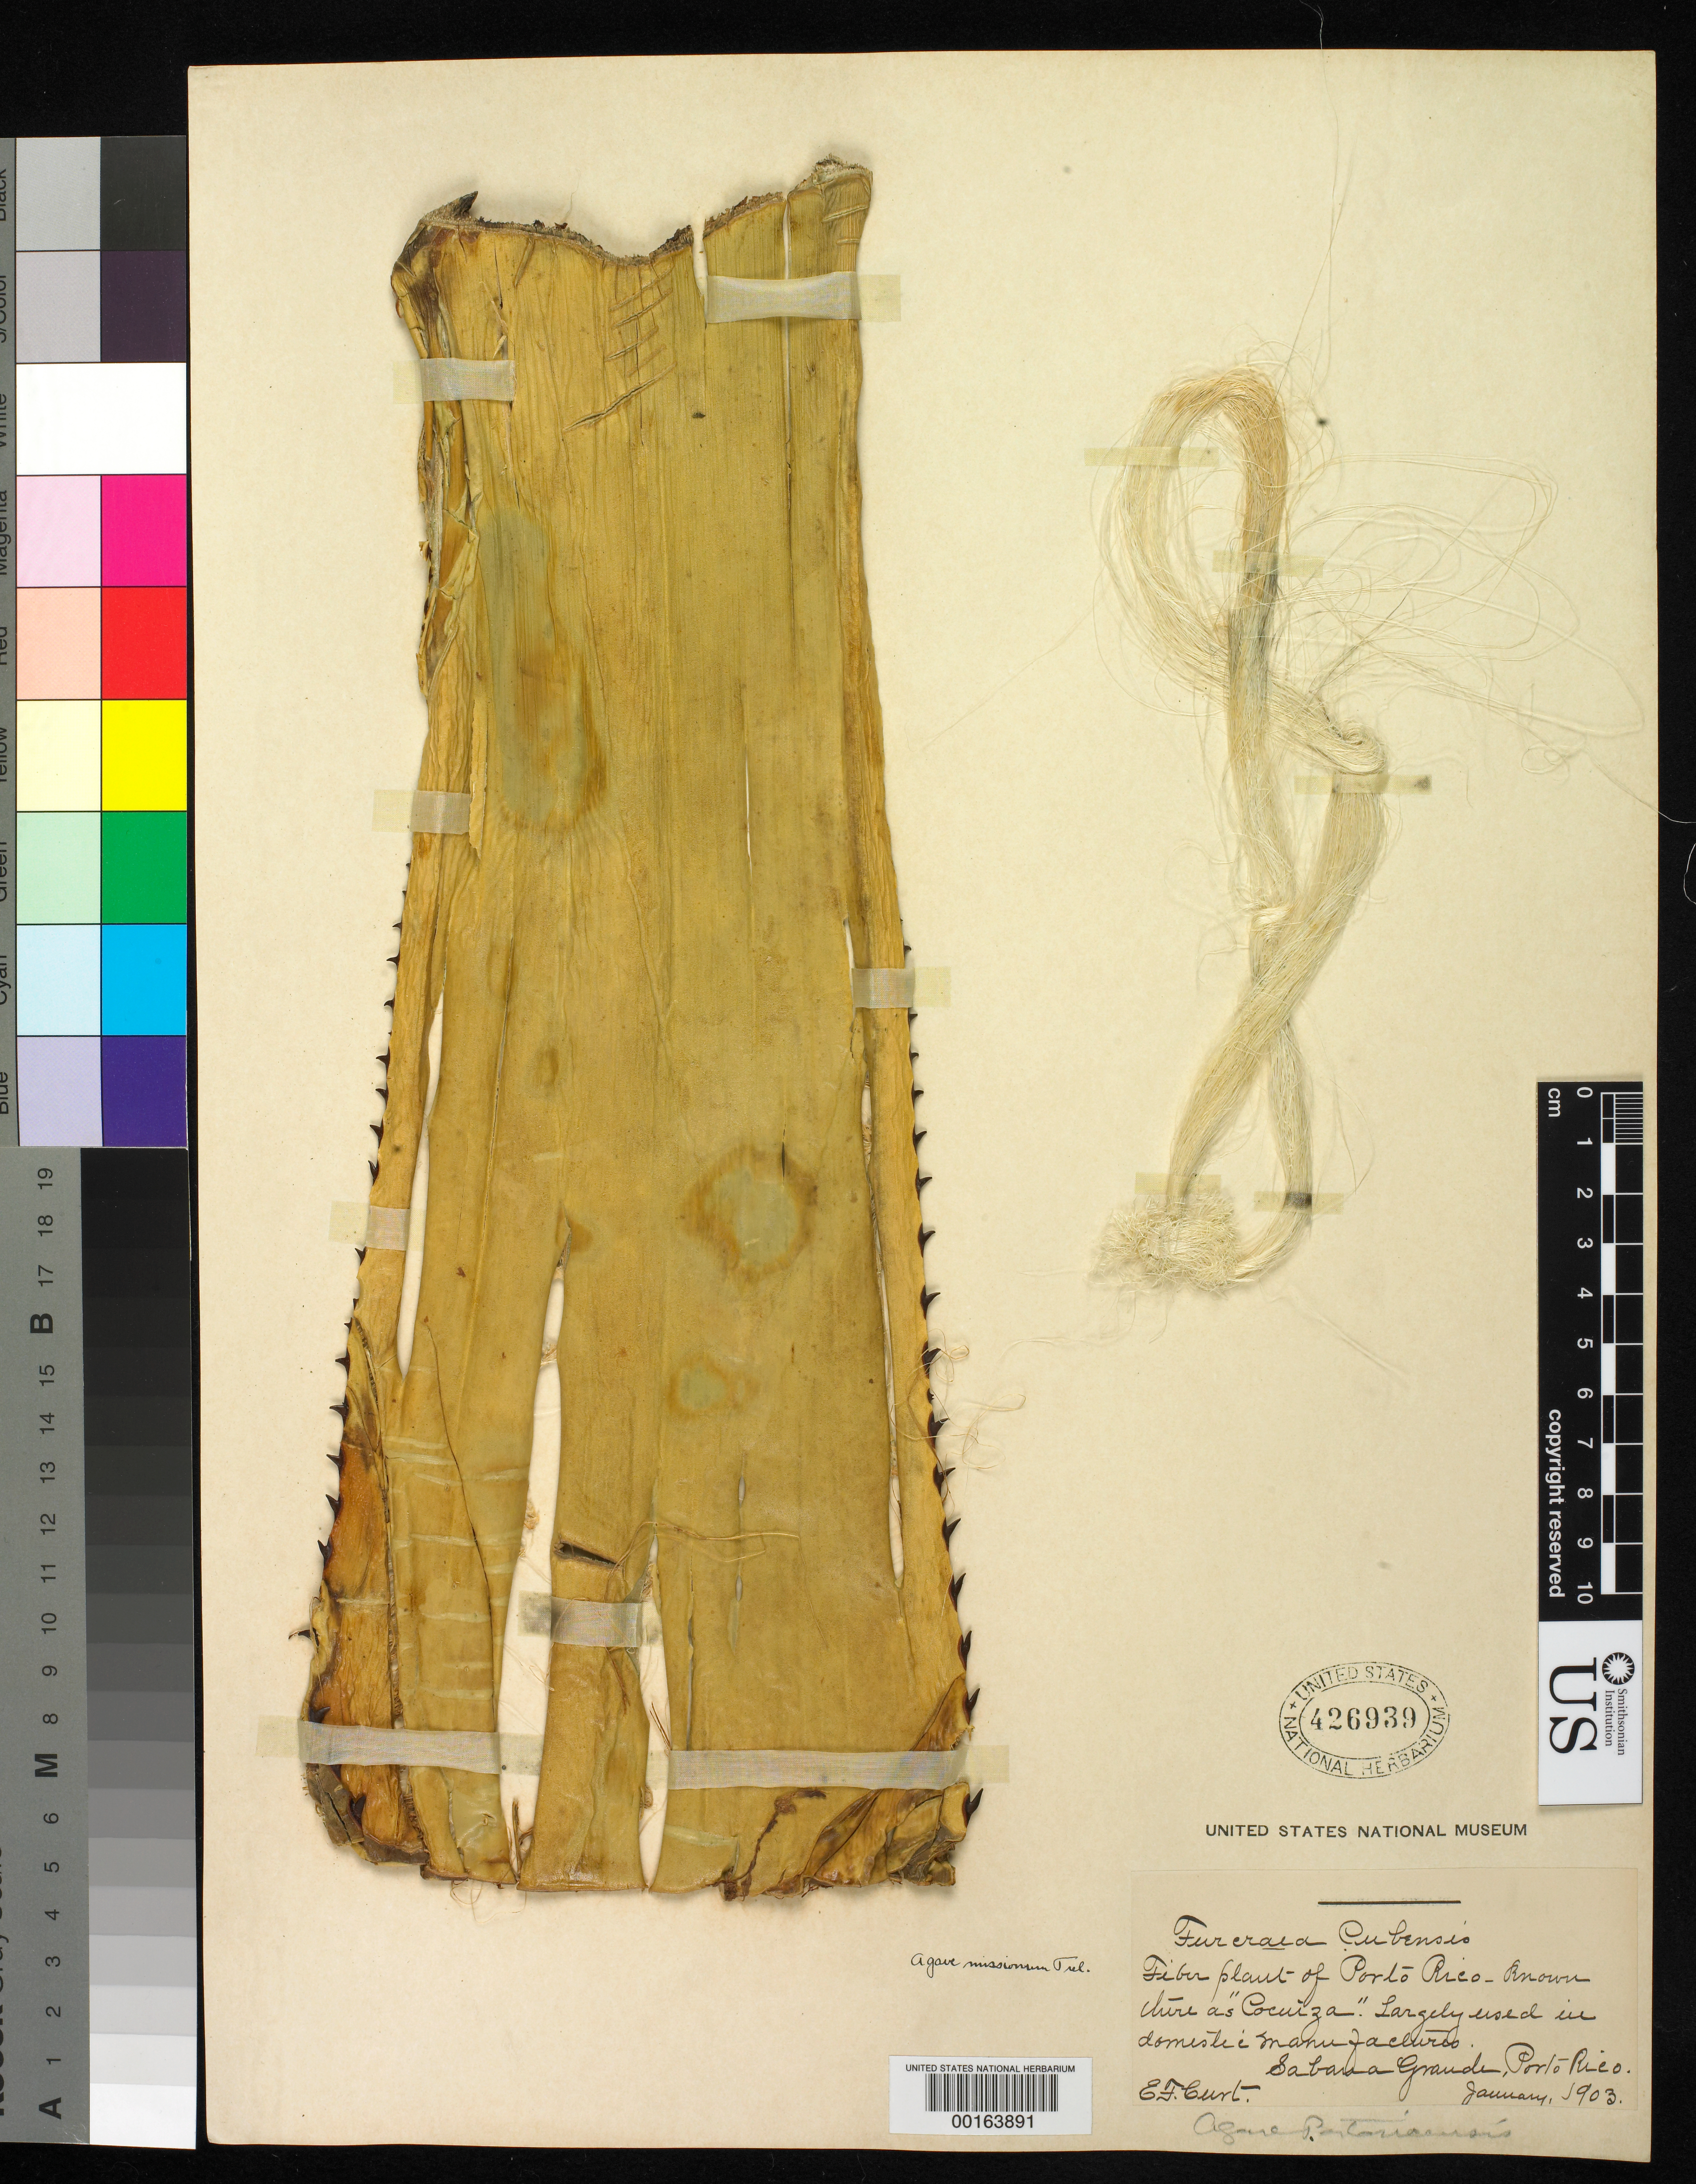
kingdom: Plantae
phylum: Tracheophyta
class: Liliopsida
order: Asparagales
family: Asparagaceae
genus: Agave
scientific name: Agave missionum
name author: Trel.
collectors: E. Curt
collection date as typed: Jan 1903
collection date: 1903-01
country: Puerto Rico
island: Greater Antilles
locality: Sabana grande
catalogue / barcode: US 426939